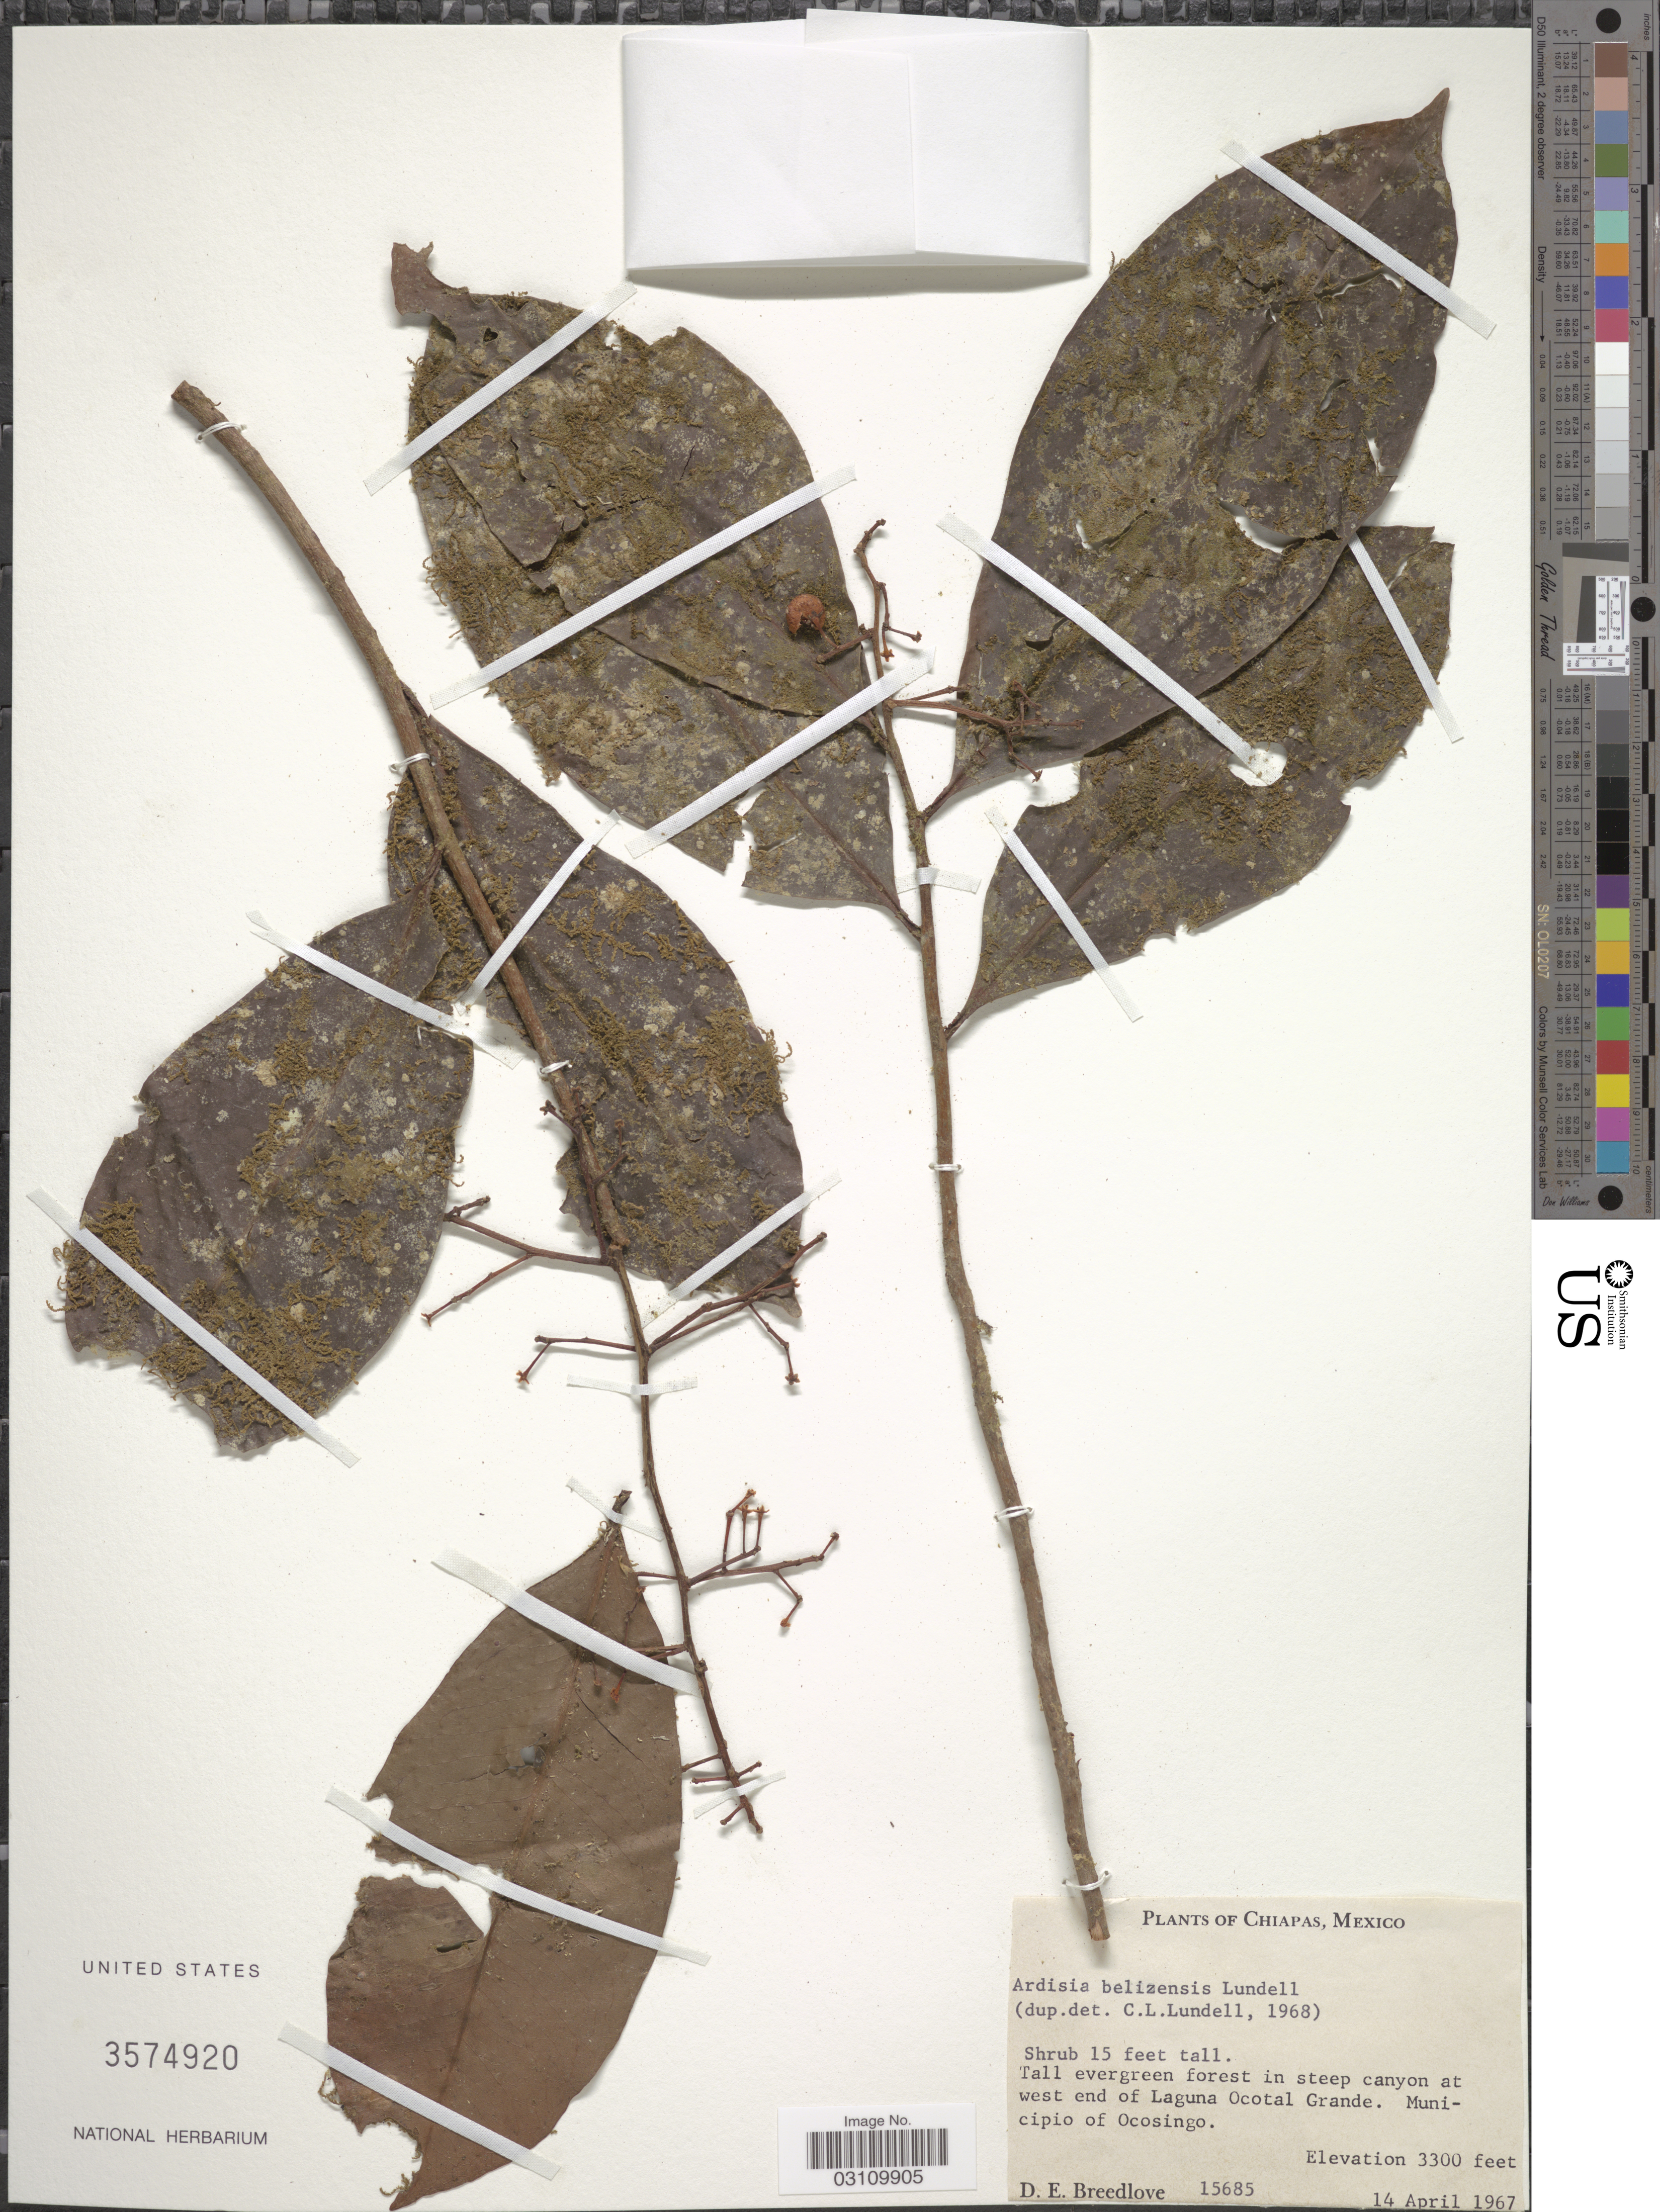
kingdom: Plantae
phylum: Tracheophyta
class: Magnoliopsida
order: Ericales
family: Primulaceae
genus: Ardisia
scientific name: Ardisia belizensis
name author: Lundell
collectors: D. E. Breedlove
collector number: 15685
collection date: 1967-04-14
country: Mexico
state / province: Chiapas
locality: Tall evergreen forest in steep canyon at west end of Laguna Ocotal Grande. Municipio of Ocosingo.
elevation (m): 1006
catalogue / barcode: US 3574920